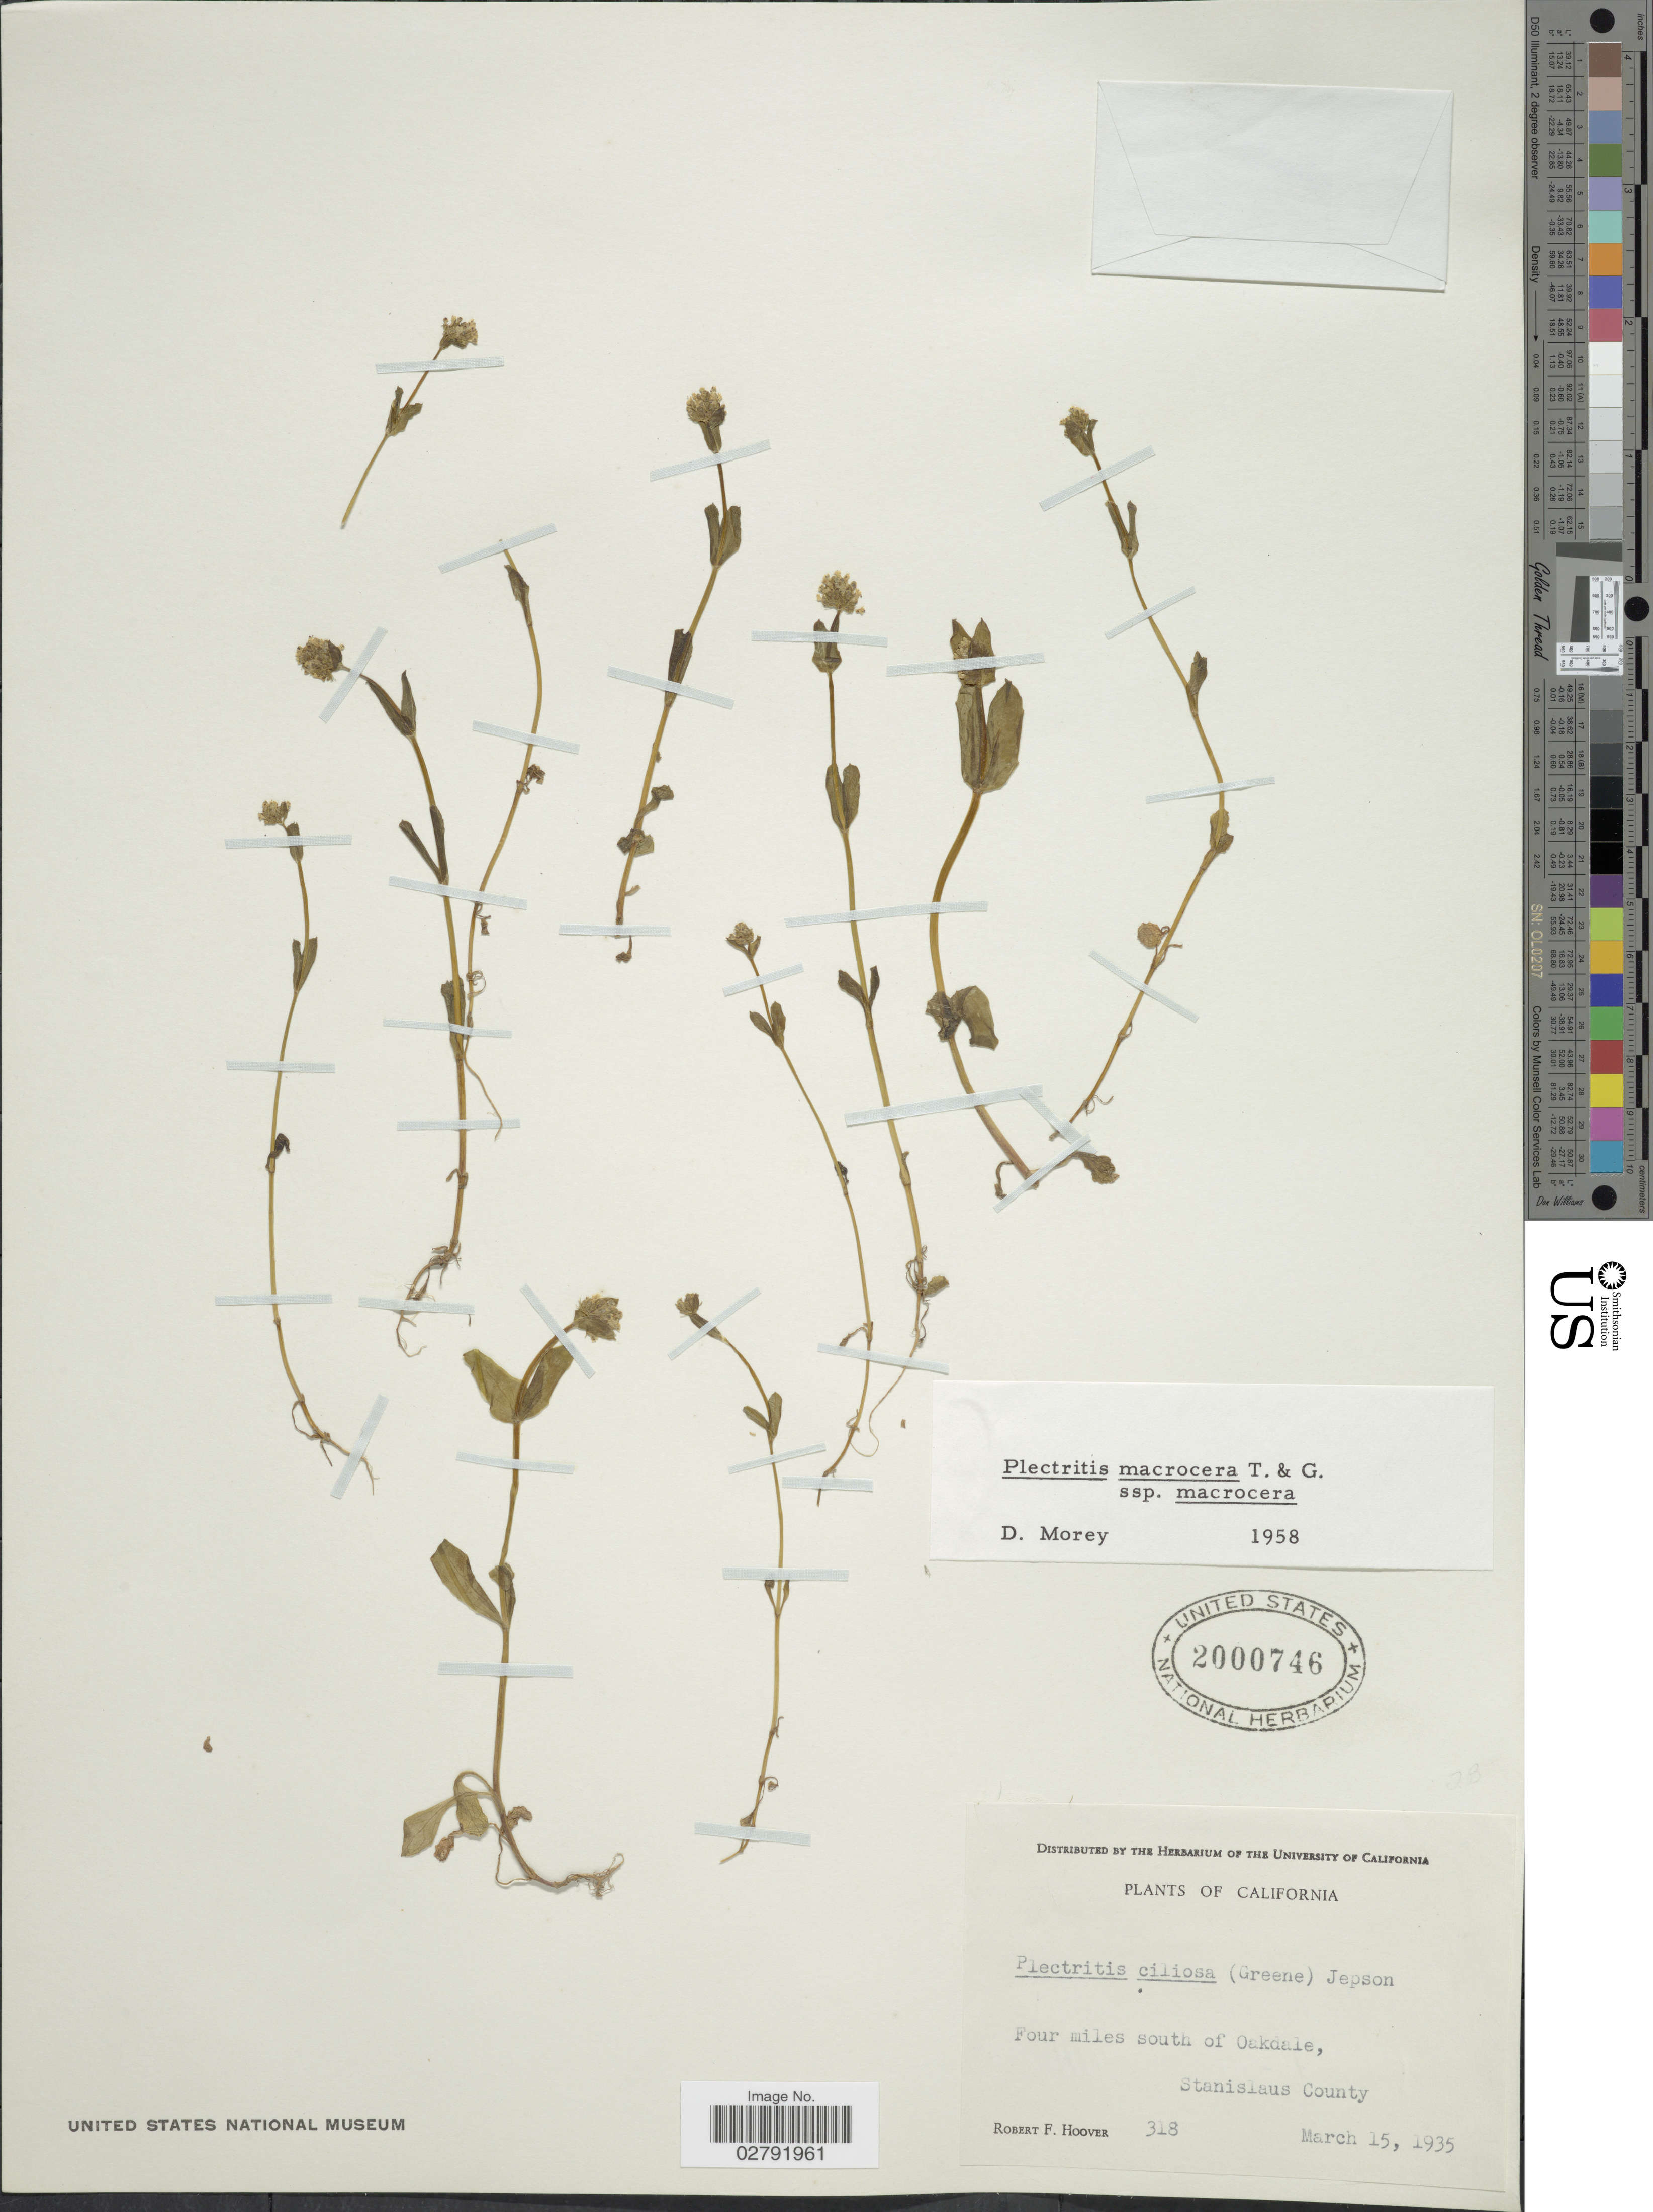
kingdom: Plantae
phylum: Tracheophyta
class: Magnoliopsida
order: Dipsacales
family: Caprifoliaceae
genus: Plectritis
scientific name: Plectritis macrocera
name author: Torr. & A. Gray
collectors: R. F. Hoover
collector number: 318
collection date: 1935-03-15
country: United States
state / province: California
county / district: Stanislaus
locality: Four miles south of Oakdale, Stanislaus County.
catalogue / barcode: US 2000746